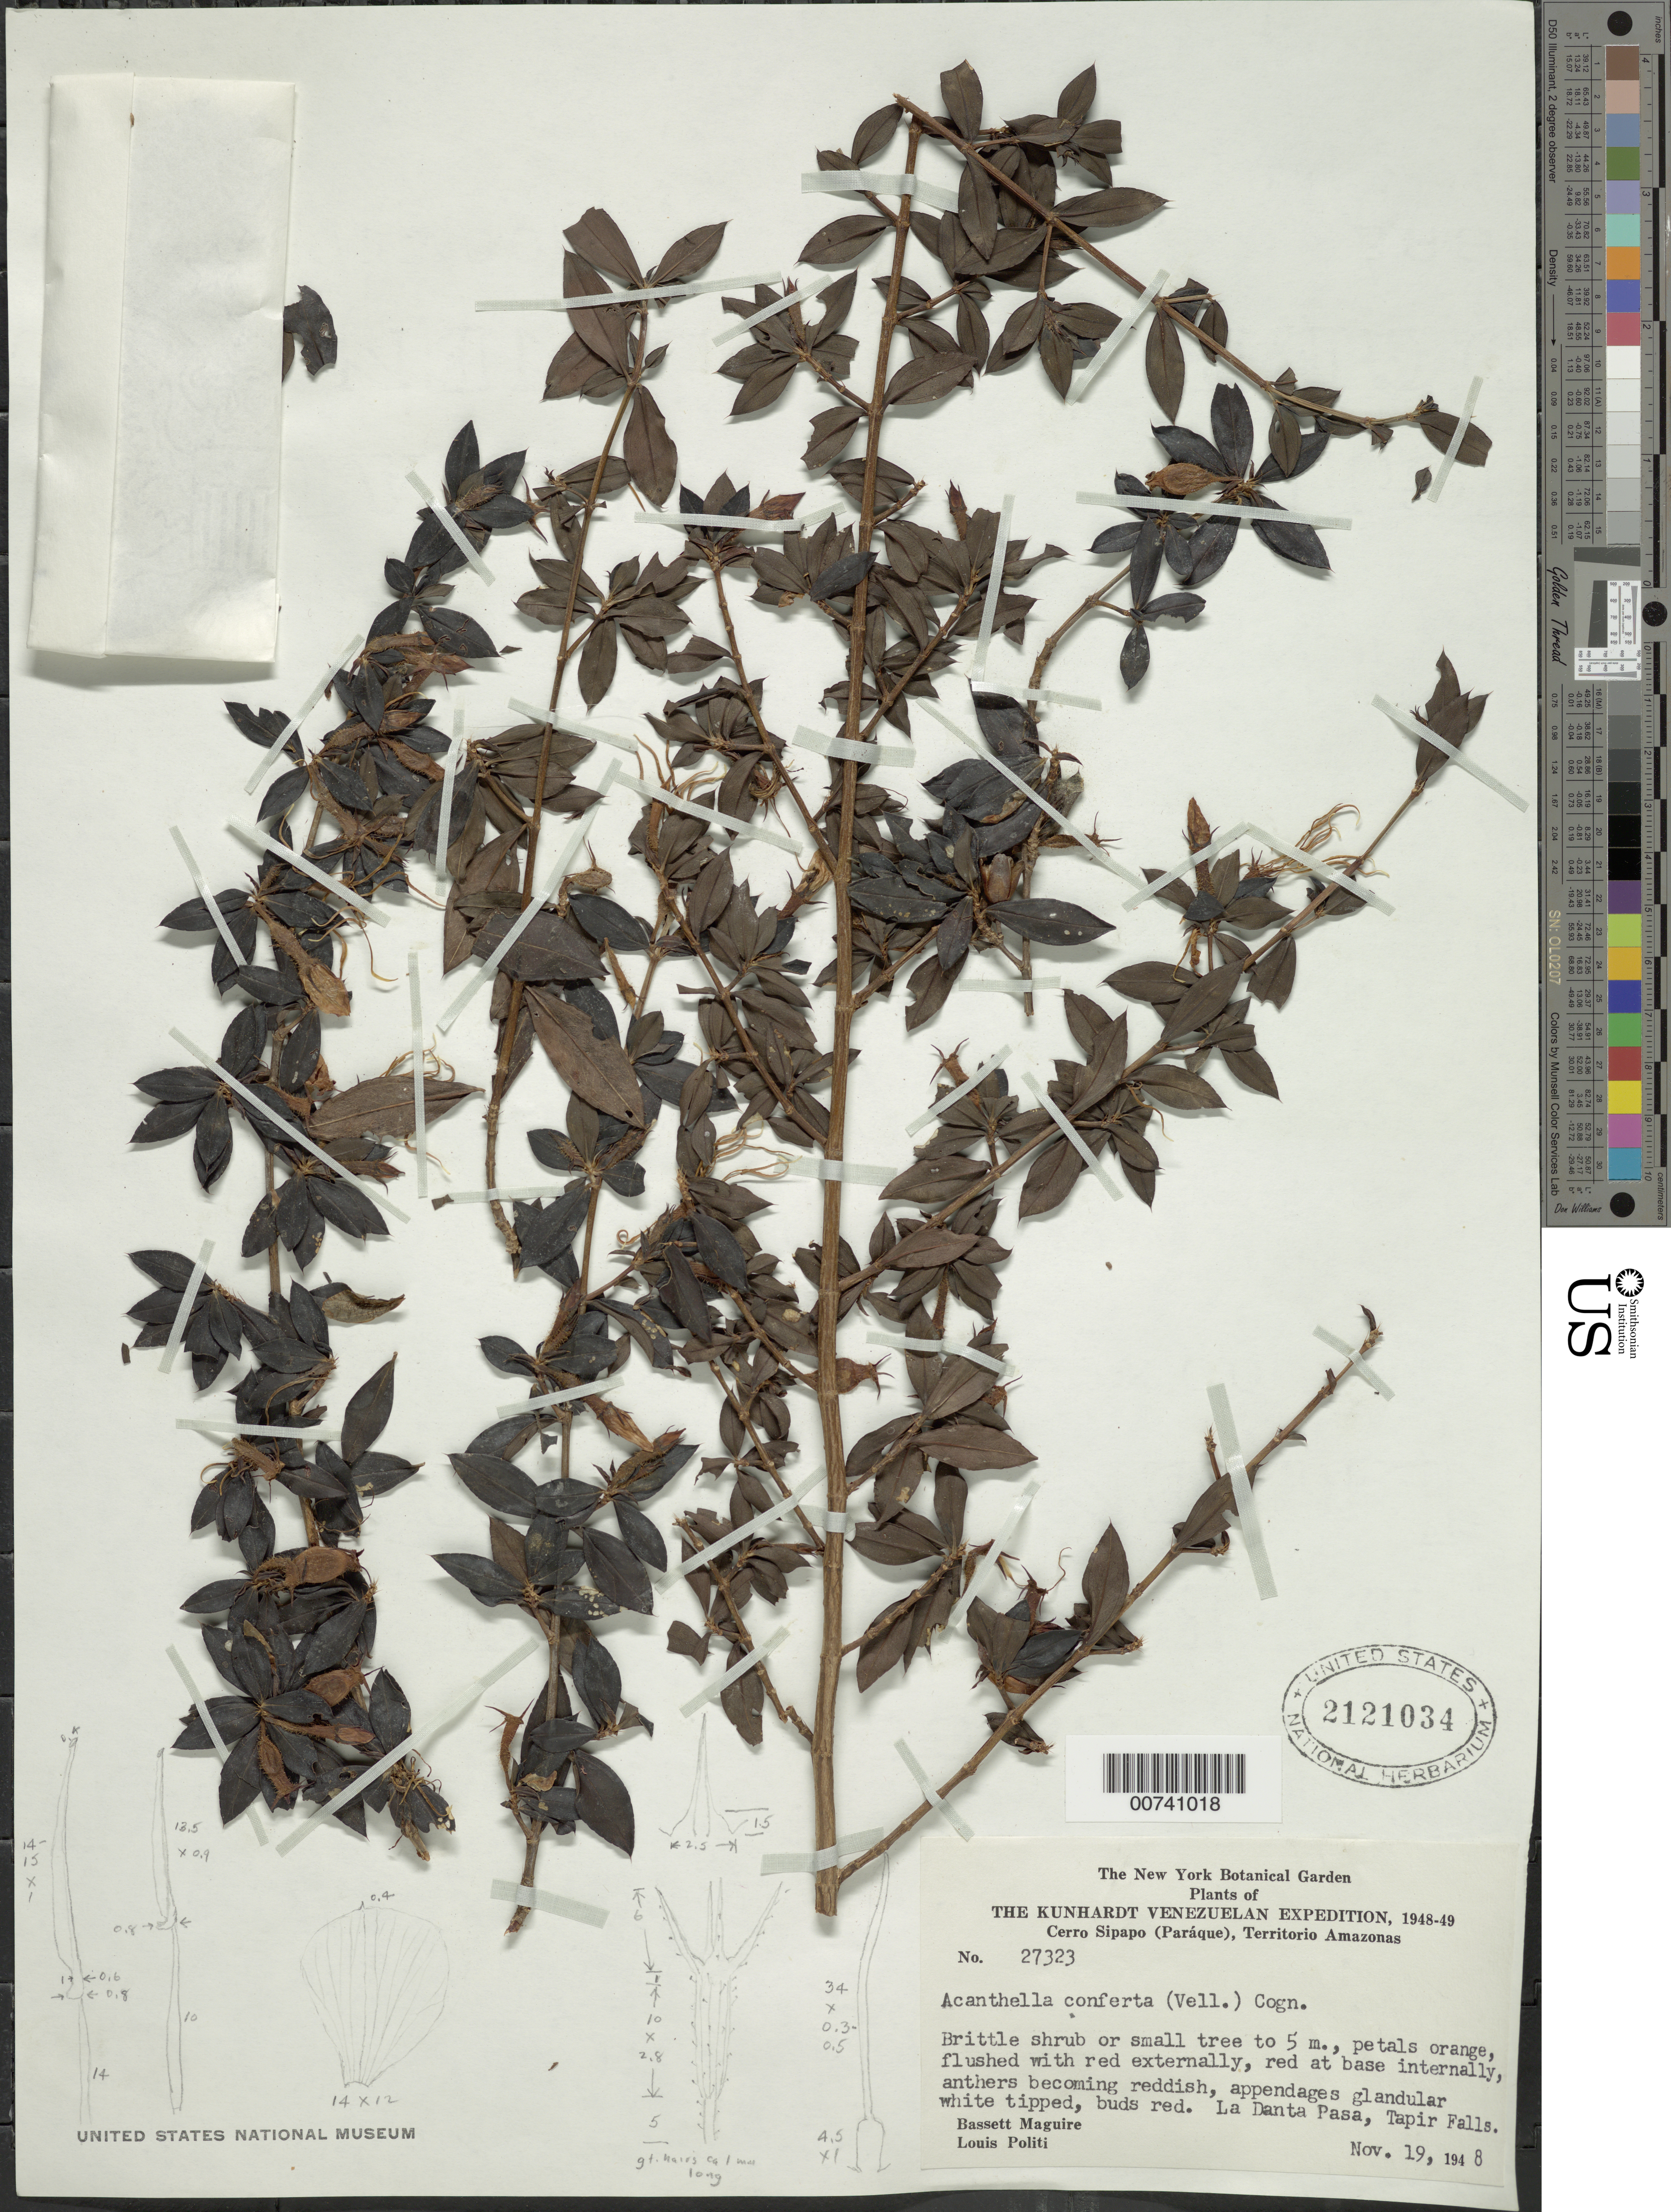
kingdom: Plantae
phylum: Tracheophyta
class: Magnoliopsida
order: Myrtales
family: Melastomataceae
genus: Acanthella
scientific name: Acanthella sprucei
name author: Benth. & Hook. f.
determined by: Nunes da Silva, Diego, (RB), Jardim Botanico do Rio de Janeiro - Herbario (BRAZIL)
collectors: B. Maguire & L. Politi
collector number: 27323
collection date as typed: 19-Nov-48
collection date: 1948-11-19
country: Venezuela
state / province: Amazonas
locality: Cerro Sipapo (Paráque), Río Cuao, Danta (Tapir) Falls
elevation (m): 140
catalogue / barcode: US 2121034